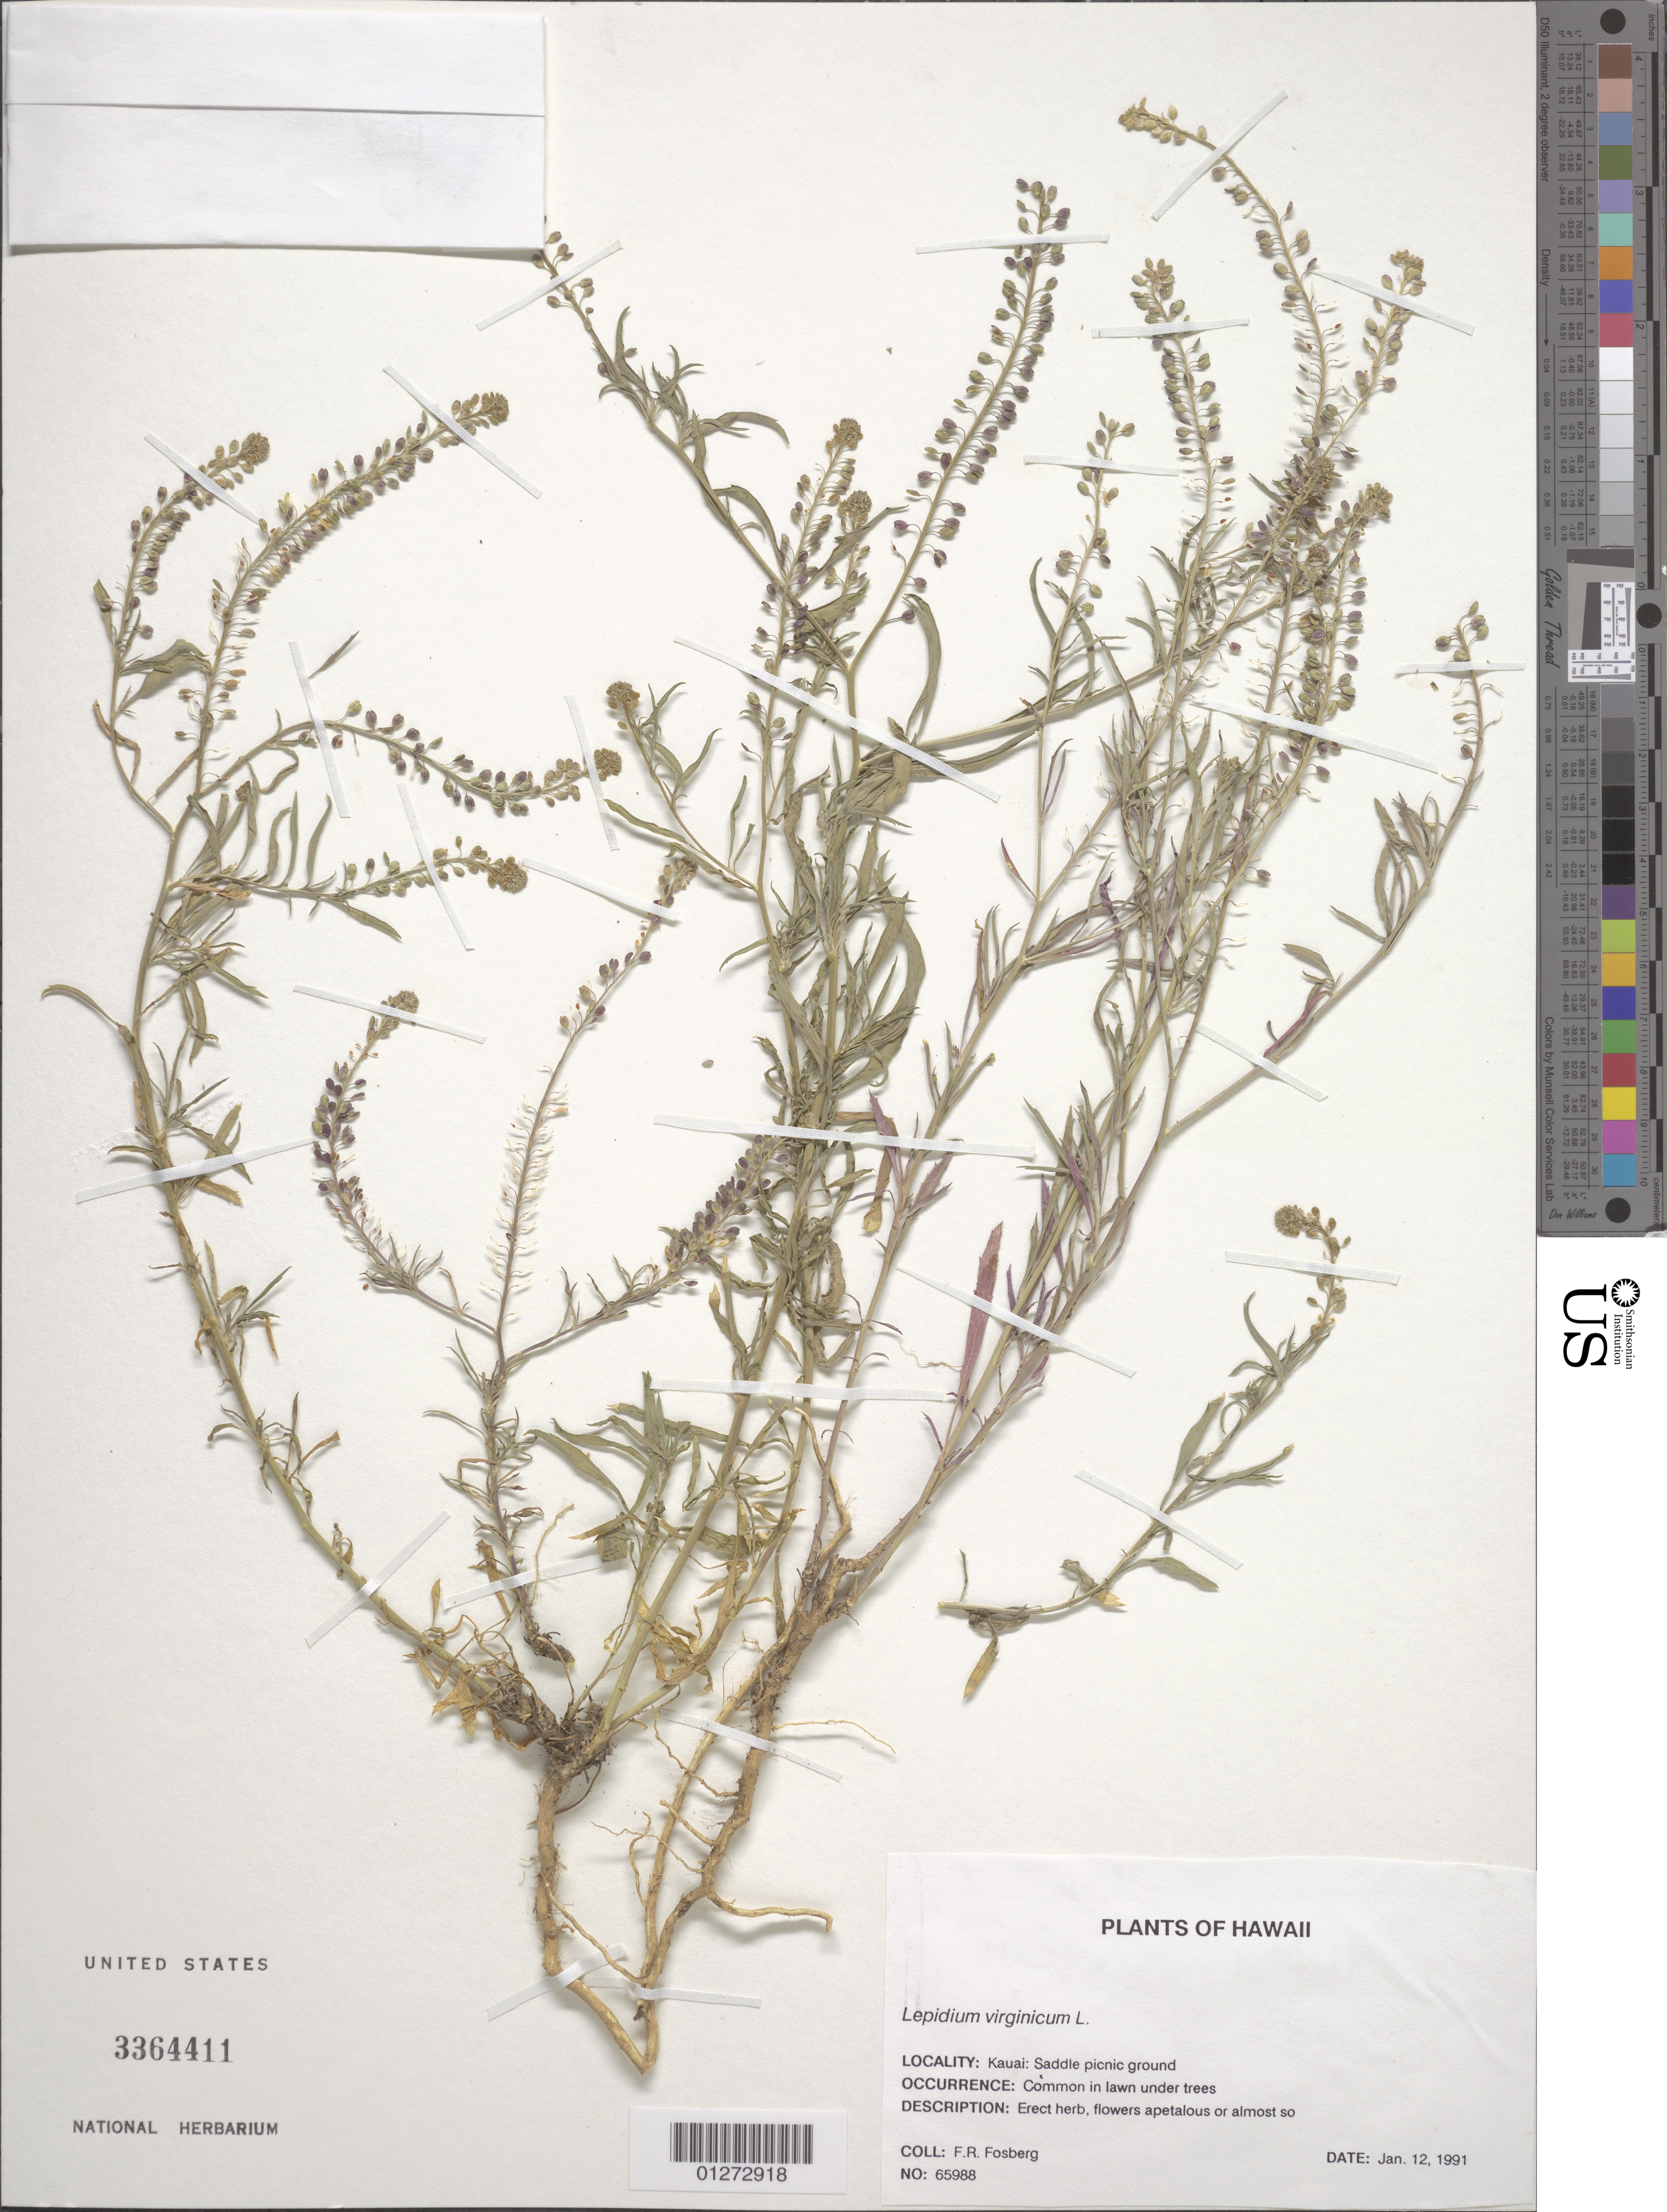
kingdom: Plantae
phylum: Tracheophyta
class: Magnoliopsida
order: Brassicales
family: Brassicaceae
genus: Lepidium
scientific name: Lepidium virginicum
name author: L.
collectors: F. R. Fosberg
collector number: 65988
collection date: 1991-01-12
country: United States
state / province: Hawaii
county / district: Kauai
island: Kaua'i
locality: Saddle picnic ground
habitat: Lawn under trees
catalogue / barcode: US 336441